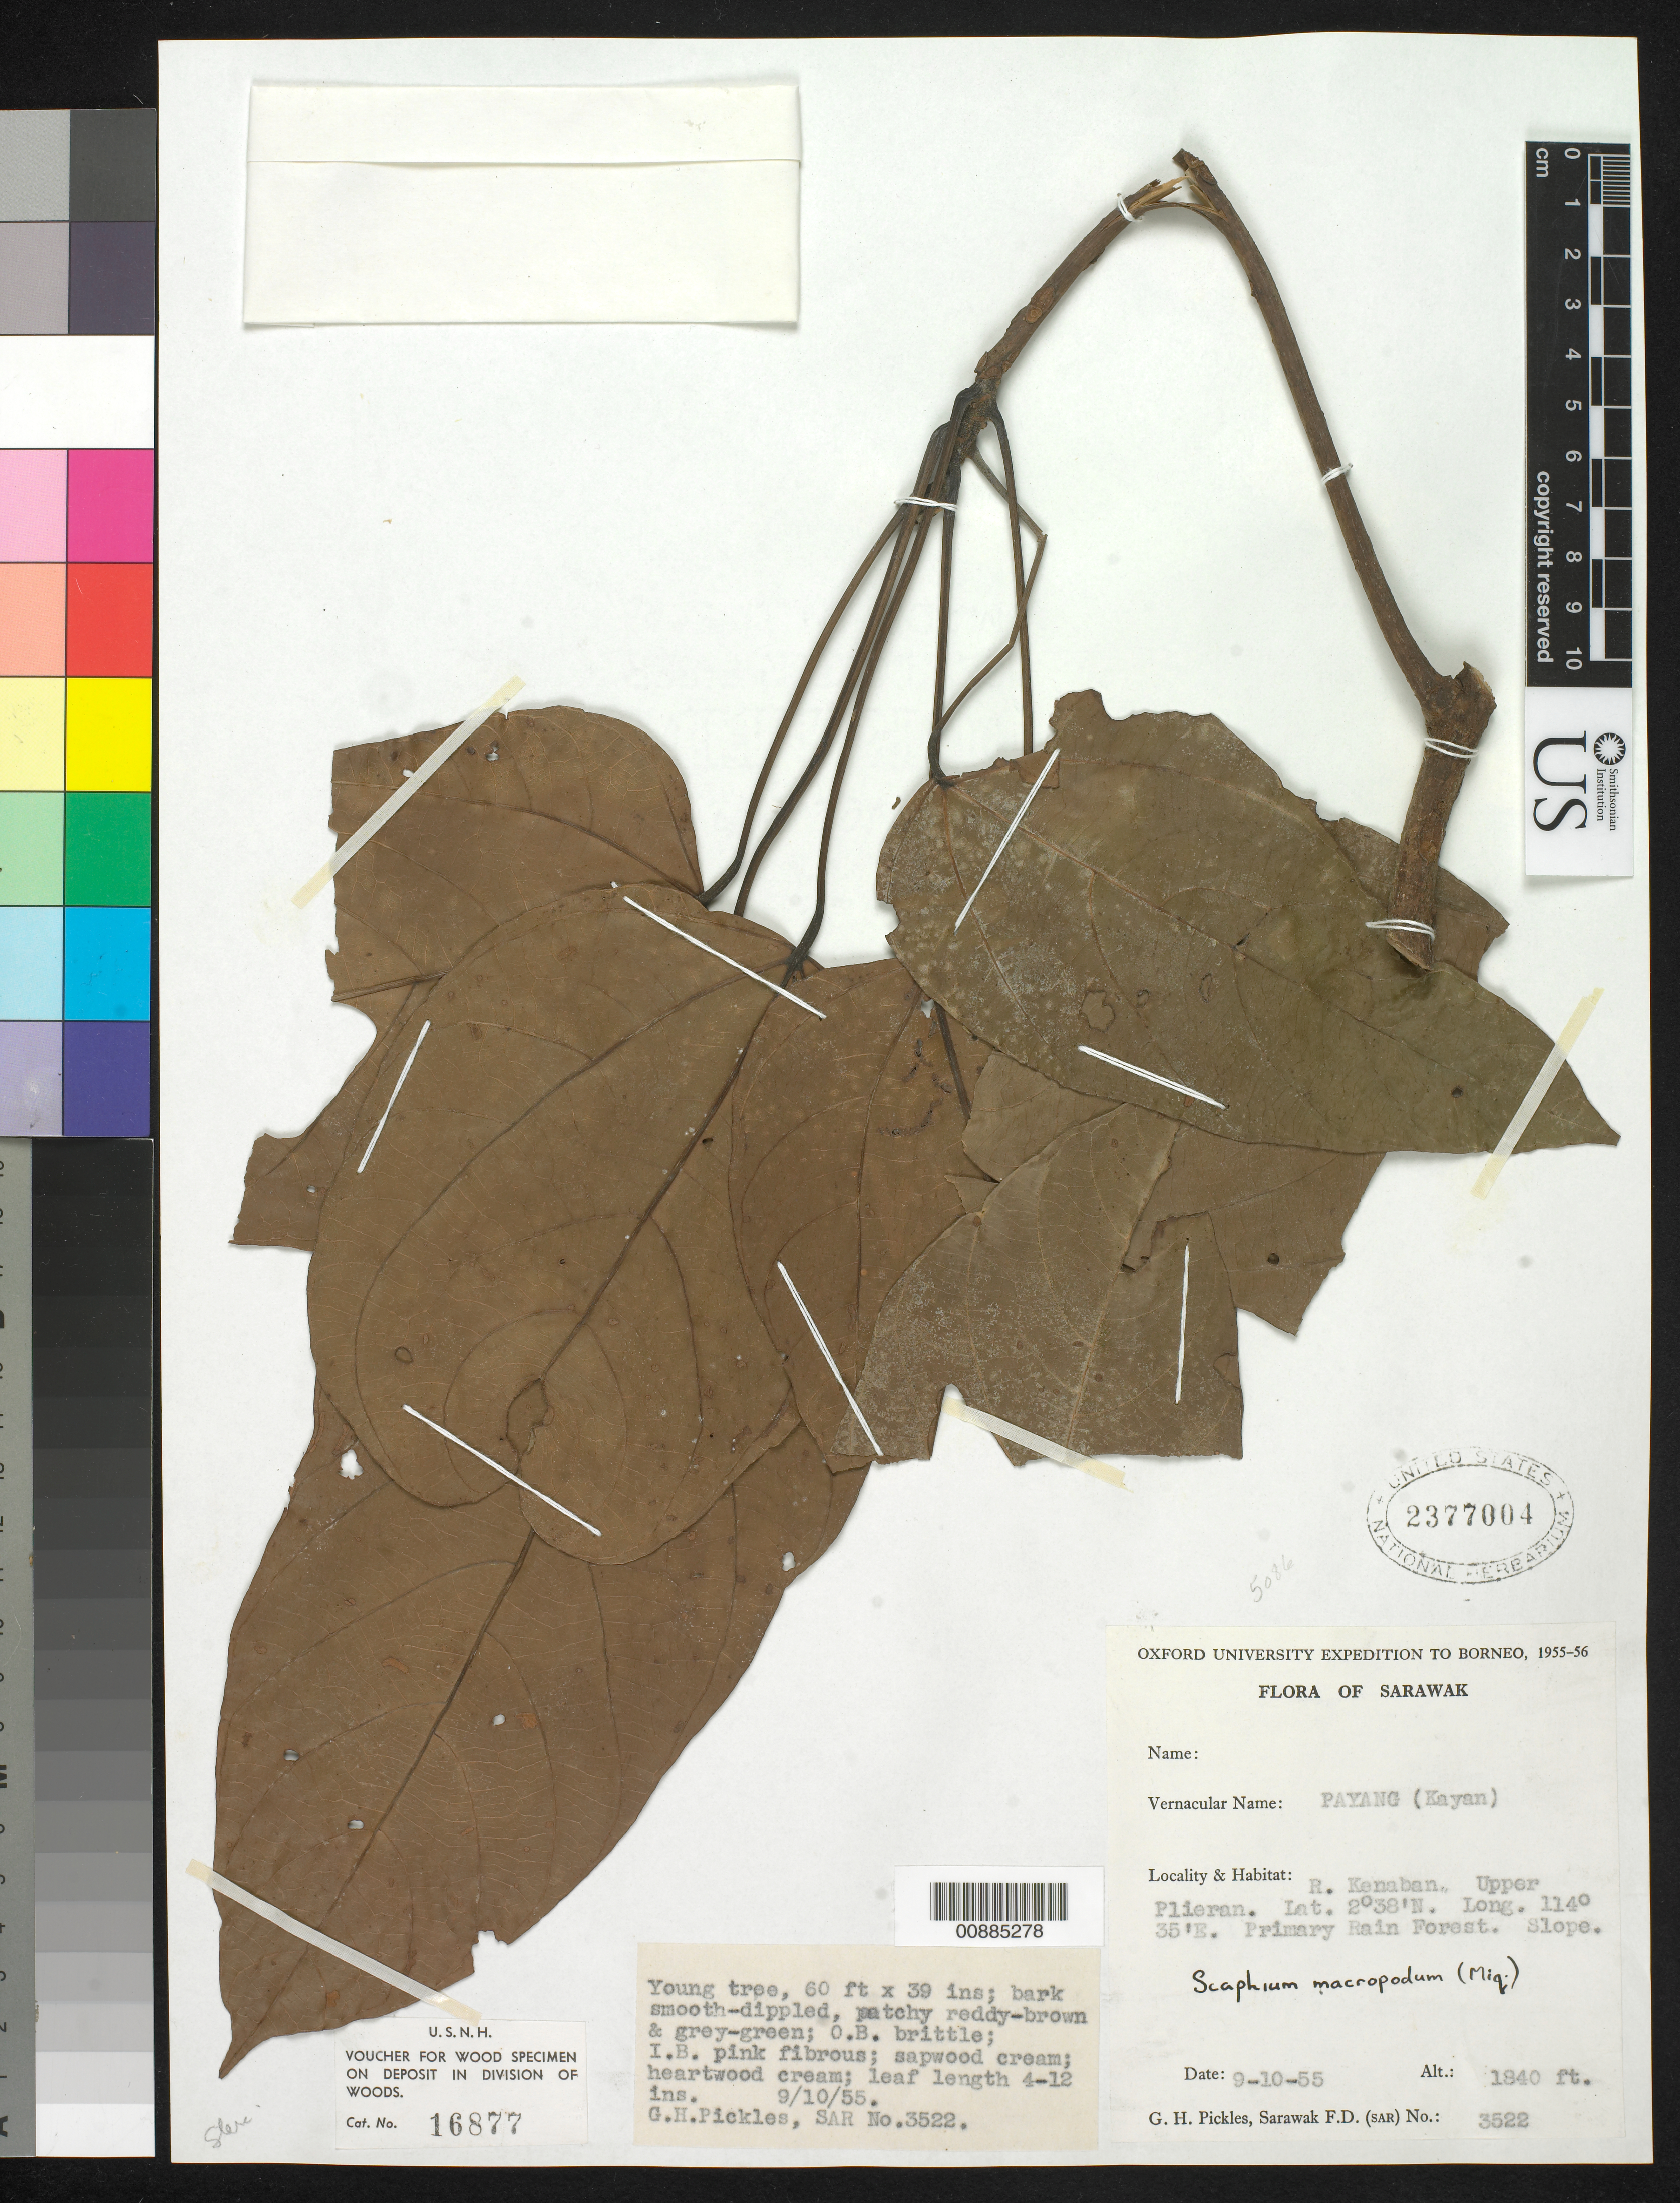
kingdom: Plantae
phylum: Tracheophyta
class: Magnoliopsida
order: Malvales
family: Malvaceae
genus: Scaphium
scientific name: Scaphium macropodum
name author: (Miq.) Beumée ex K. Heyne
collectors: G. Pickles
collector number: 3522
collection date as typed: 10 Sep 1955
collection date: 1955-09-10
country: Malaysia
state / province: Sarawak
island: Borneo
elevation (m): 561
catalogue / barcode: US 2377004